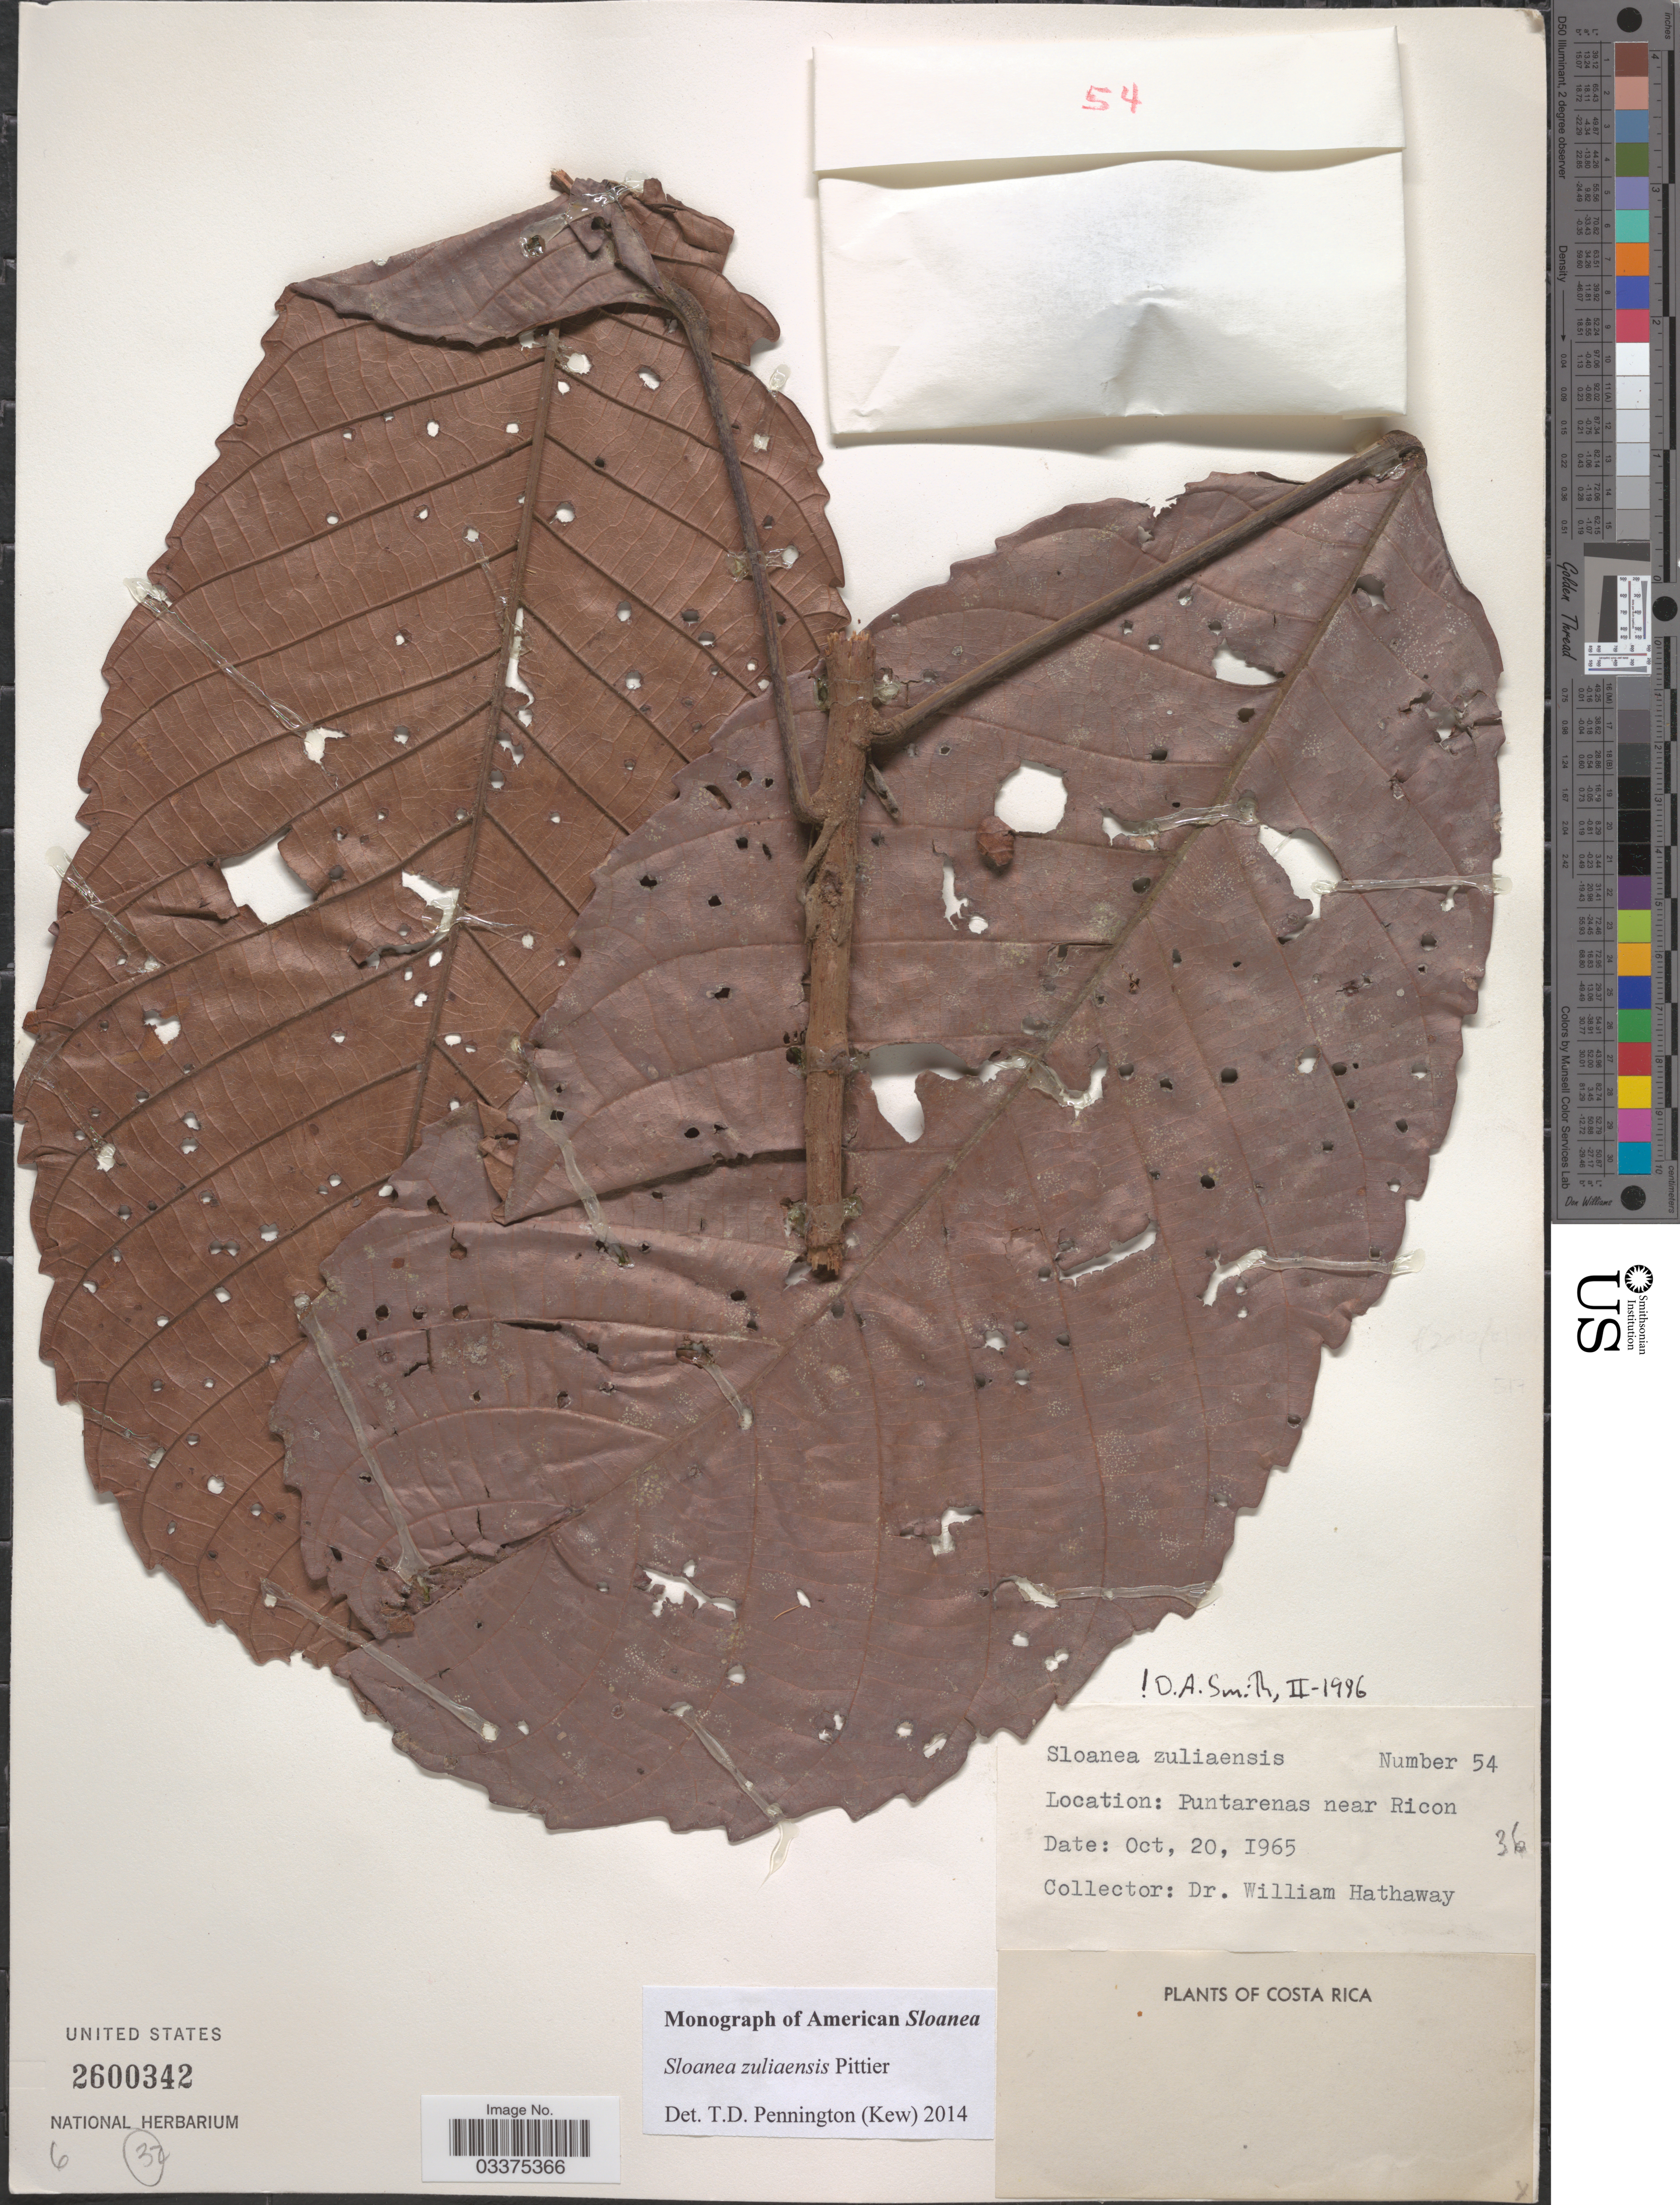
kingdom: Plantae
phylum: Tracheophyta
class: Magnoliopsida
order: Oxalidales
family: Elaeocarpaceae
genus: Sloanea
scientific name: Sloanea zuliaensis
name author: Pittier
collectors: W. Hathaway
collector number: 54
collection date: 1965-10-20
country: Costa Rica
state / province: Puntarenas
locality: Near Ricon.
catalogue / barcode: US 2600342